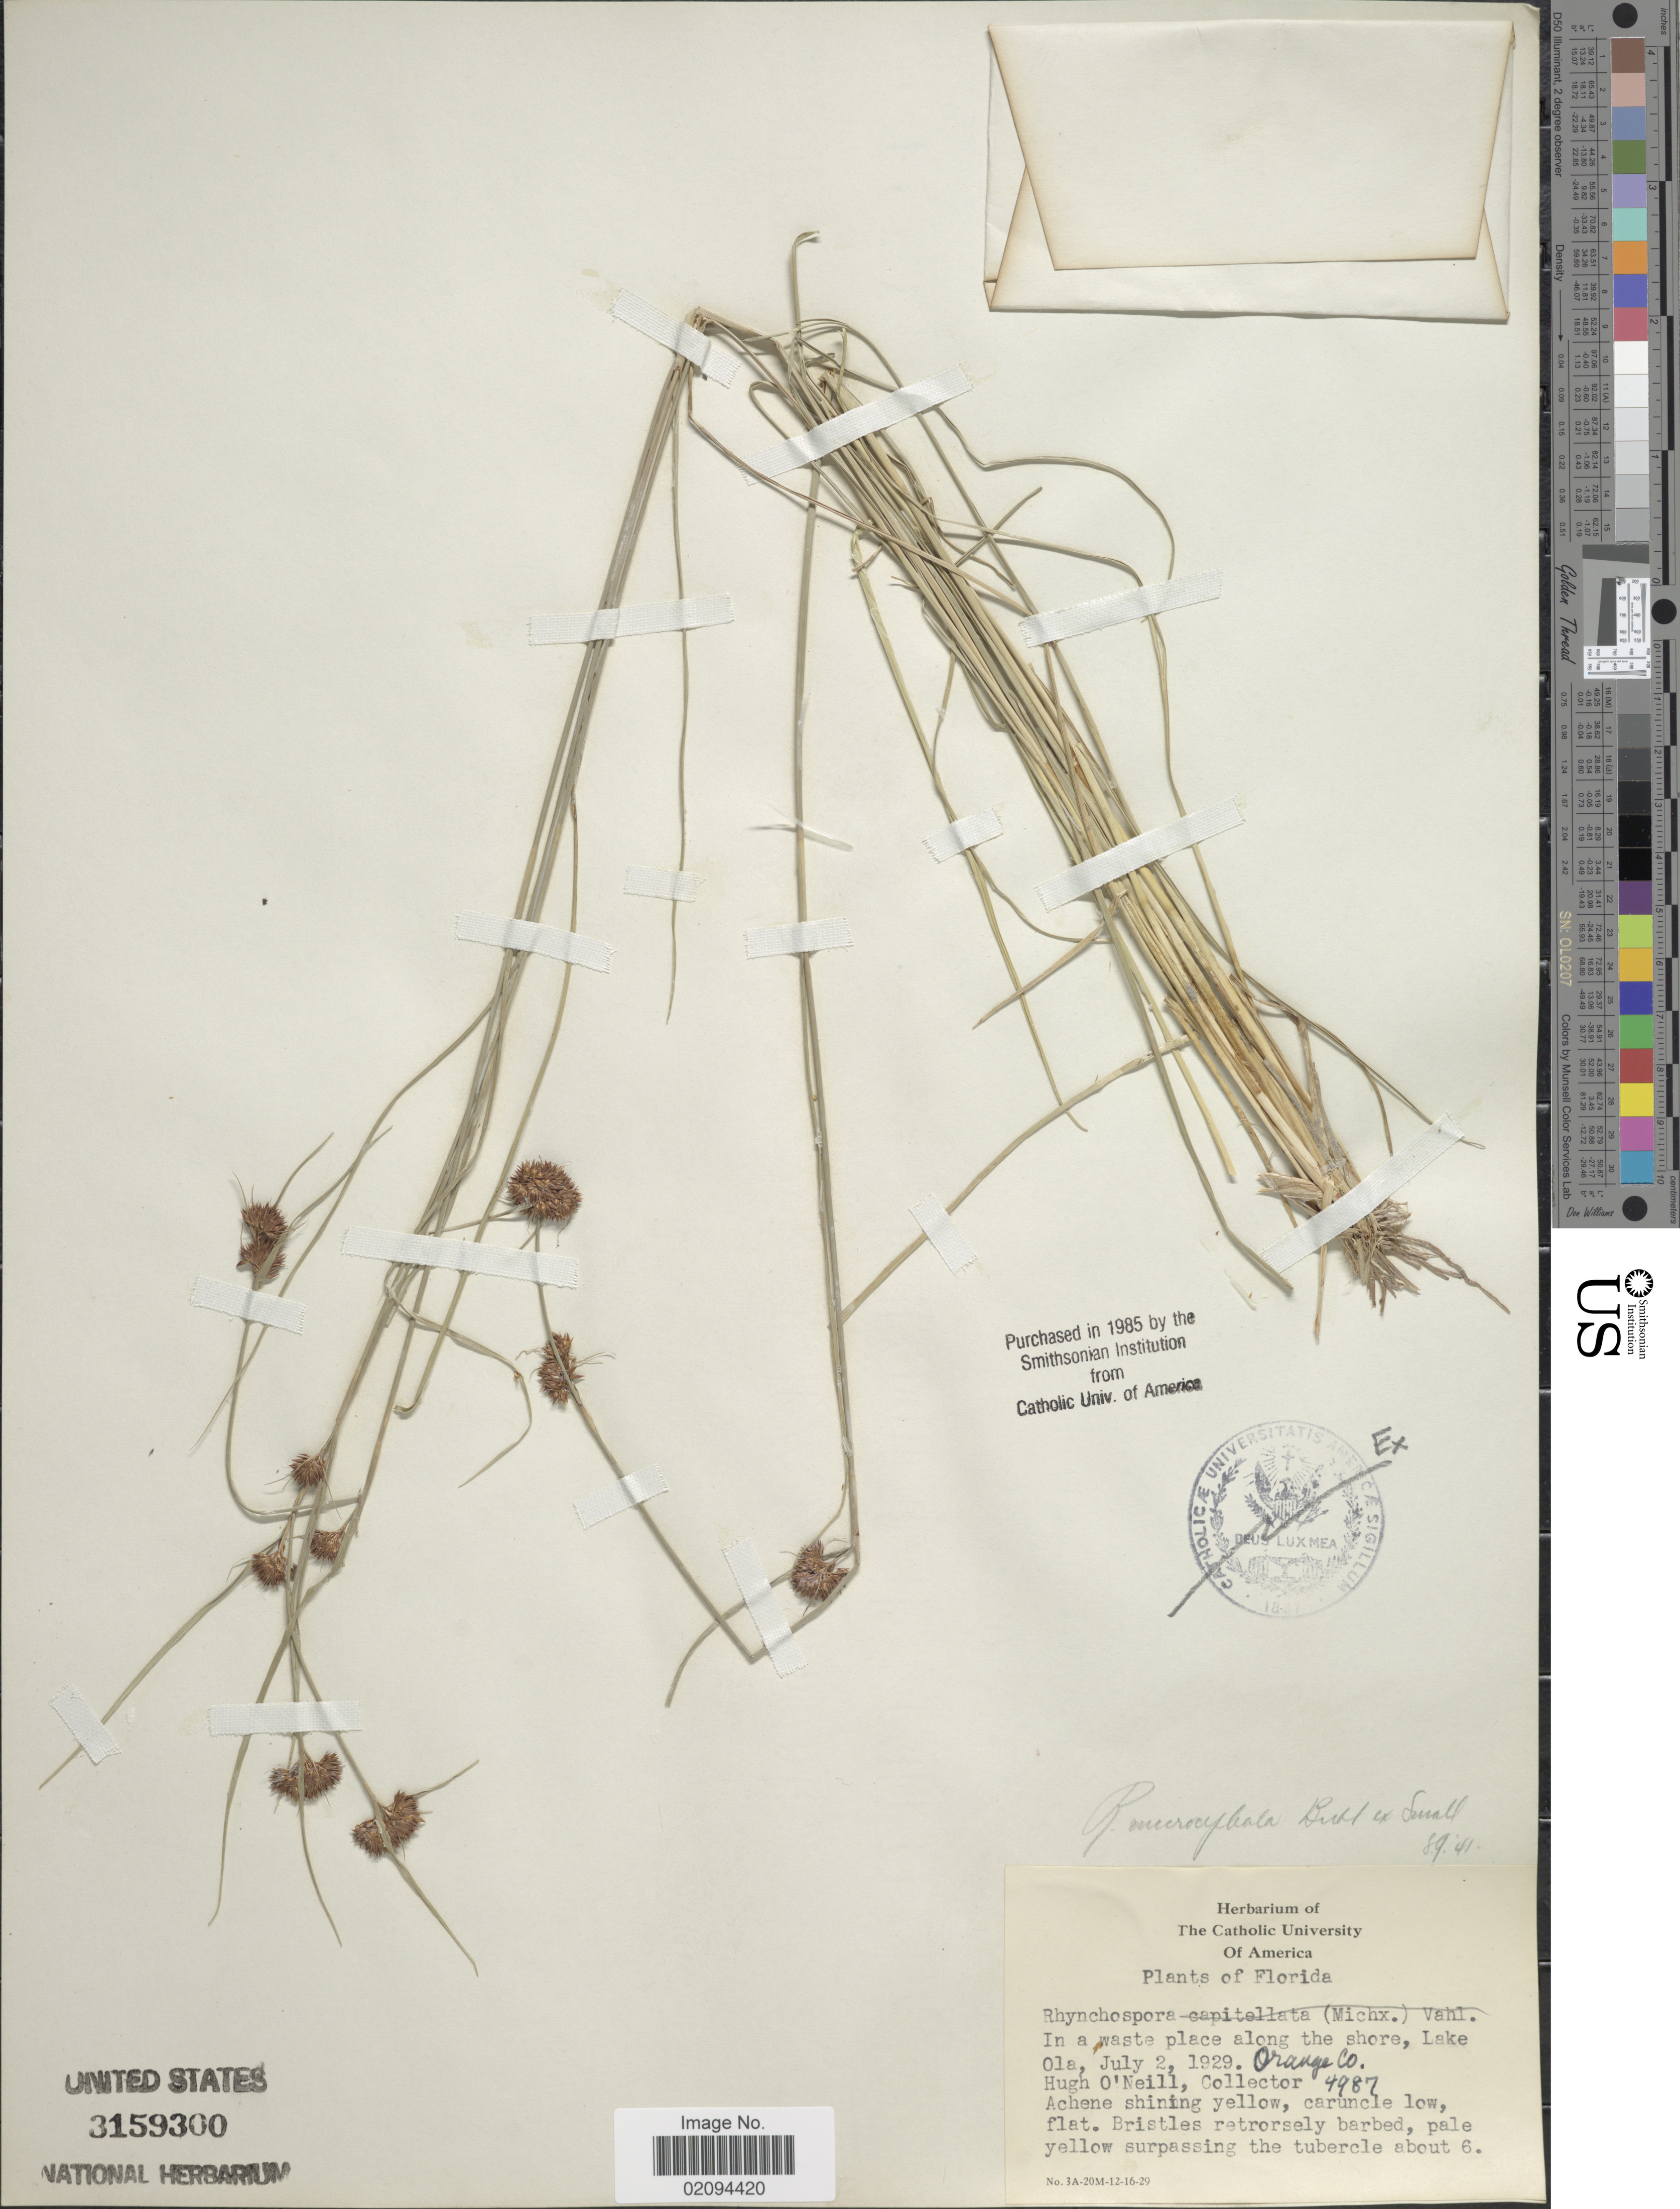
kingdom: Plantae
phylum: Tracheophyta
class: Liliopsida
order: Poales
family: Cyperaceae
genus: Rhynchospora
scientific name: Rhynchospora microcephala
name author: (Britton) Britton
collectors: H. O'Neill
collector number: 4987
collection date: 1929-07-02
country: United States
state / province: Florida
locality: In a waste place along the shore, Lake Ola. Orange Co.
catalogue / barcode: US 3159300